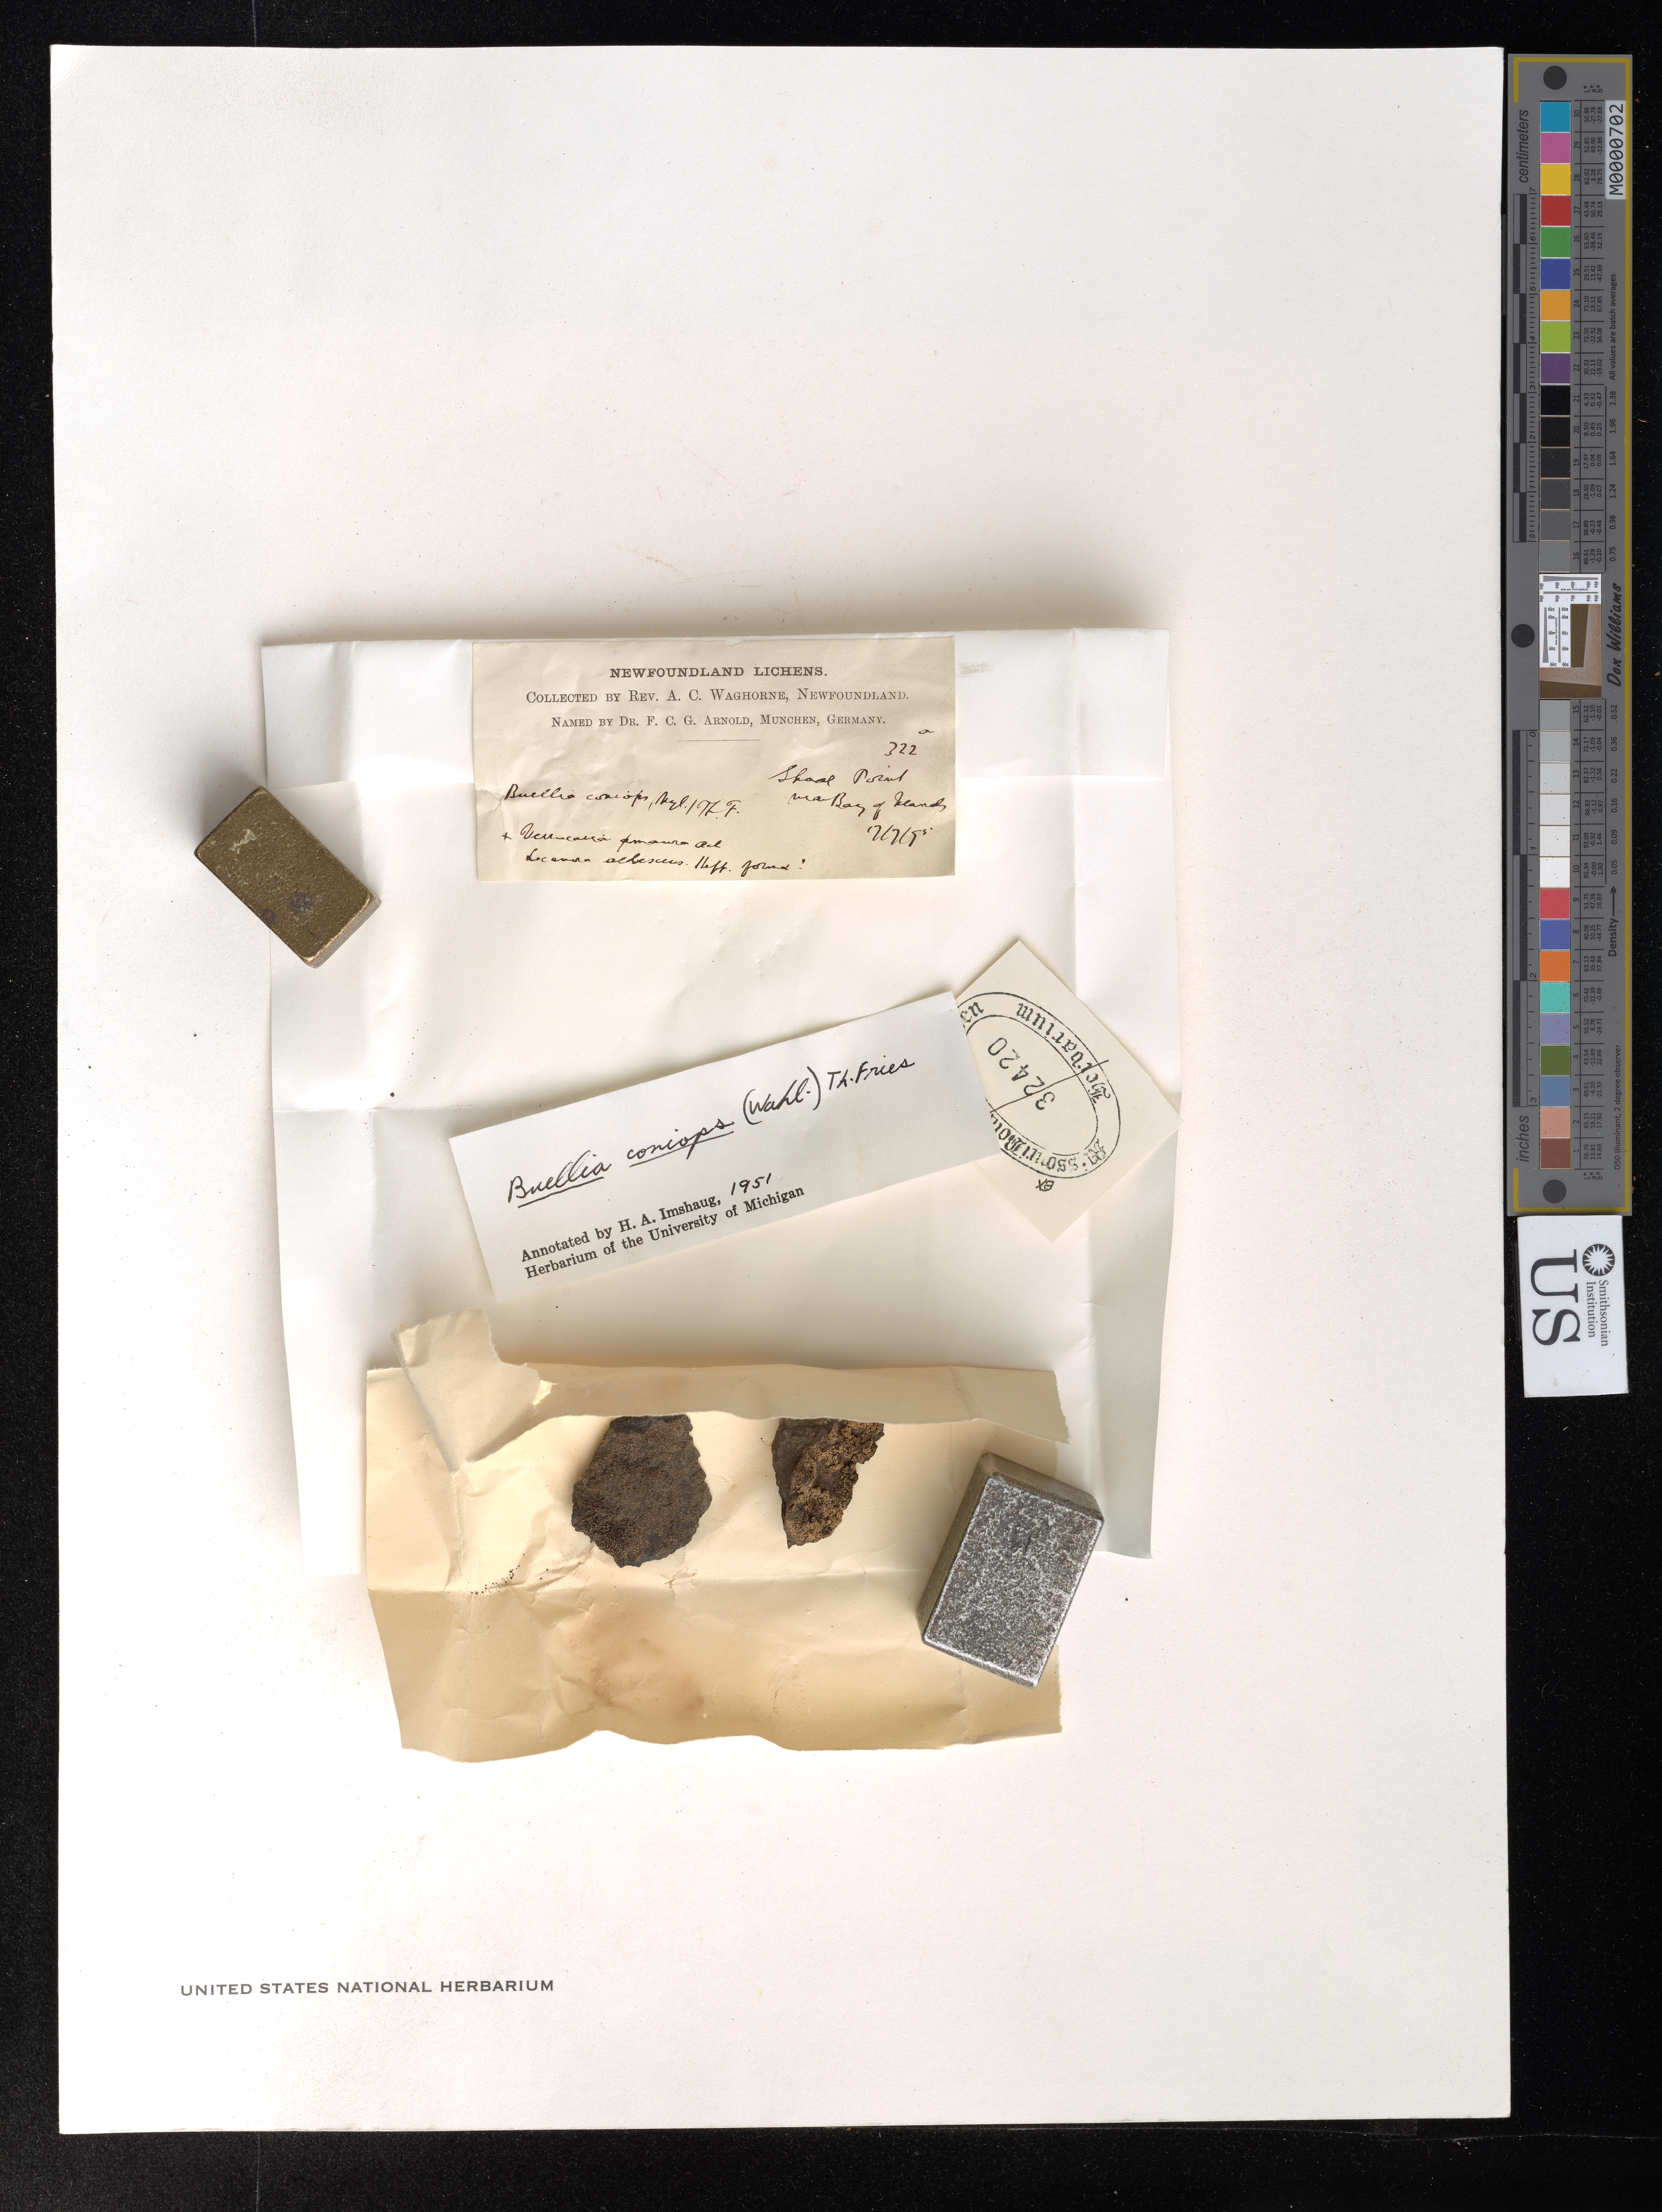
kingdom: Fungi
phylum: Ascomycota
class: Lecanoromycetes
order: Caliciales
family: Caliciaceae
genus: Amandinea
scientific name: Amandinea coniops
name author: (Wahlenb.) M. Choisy ex Scheid & H. Mayrhofer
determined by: Lichen Identifications Updating Project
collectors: A. Waghorne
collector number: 322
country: Canada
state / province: Newfoundland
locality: Shoal Pond near Bay of [illegible]